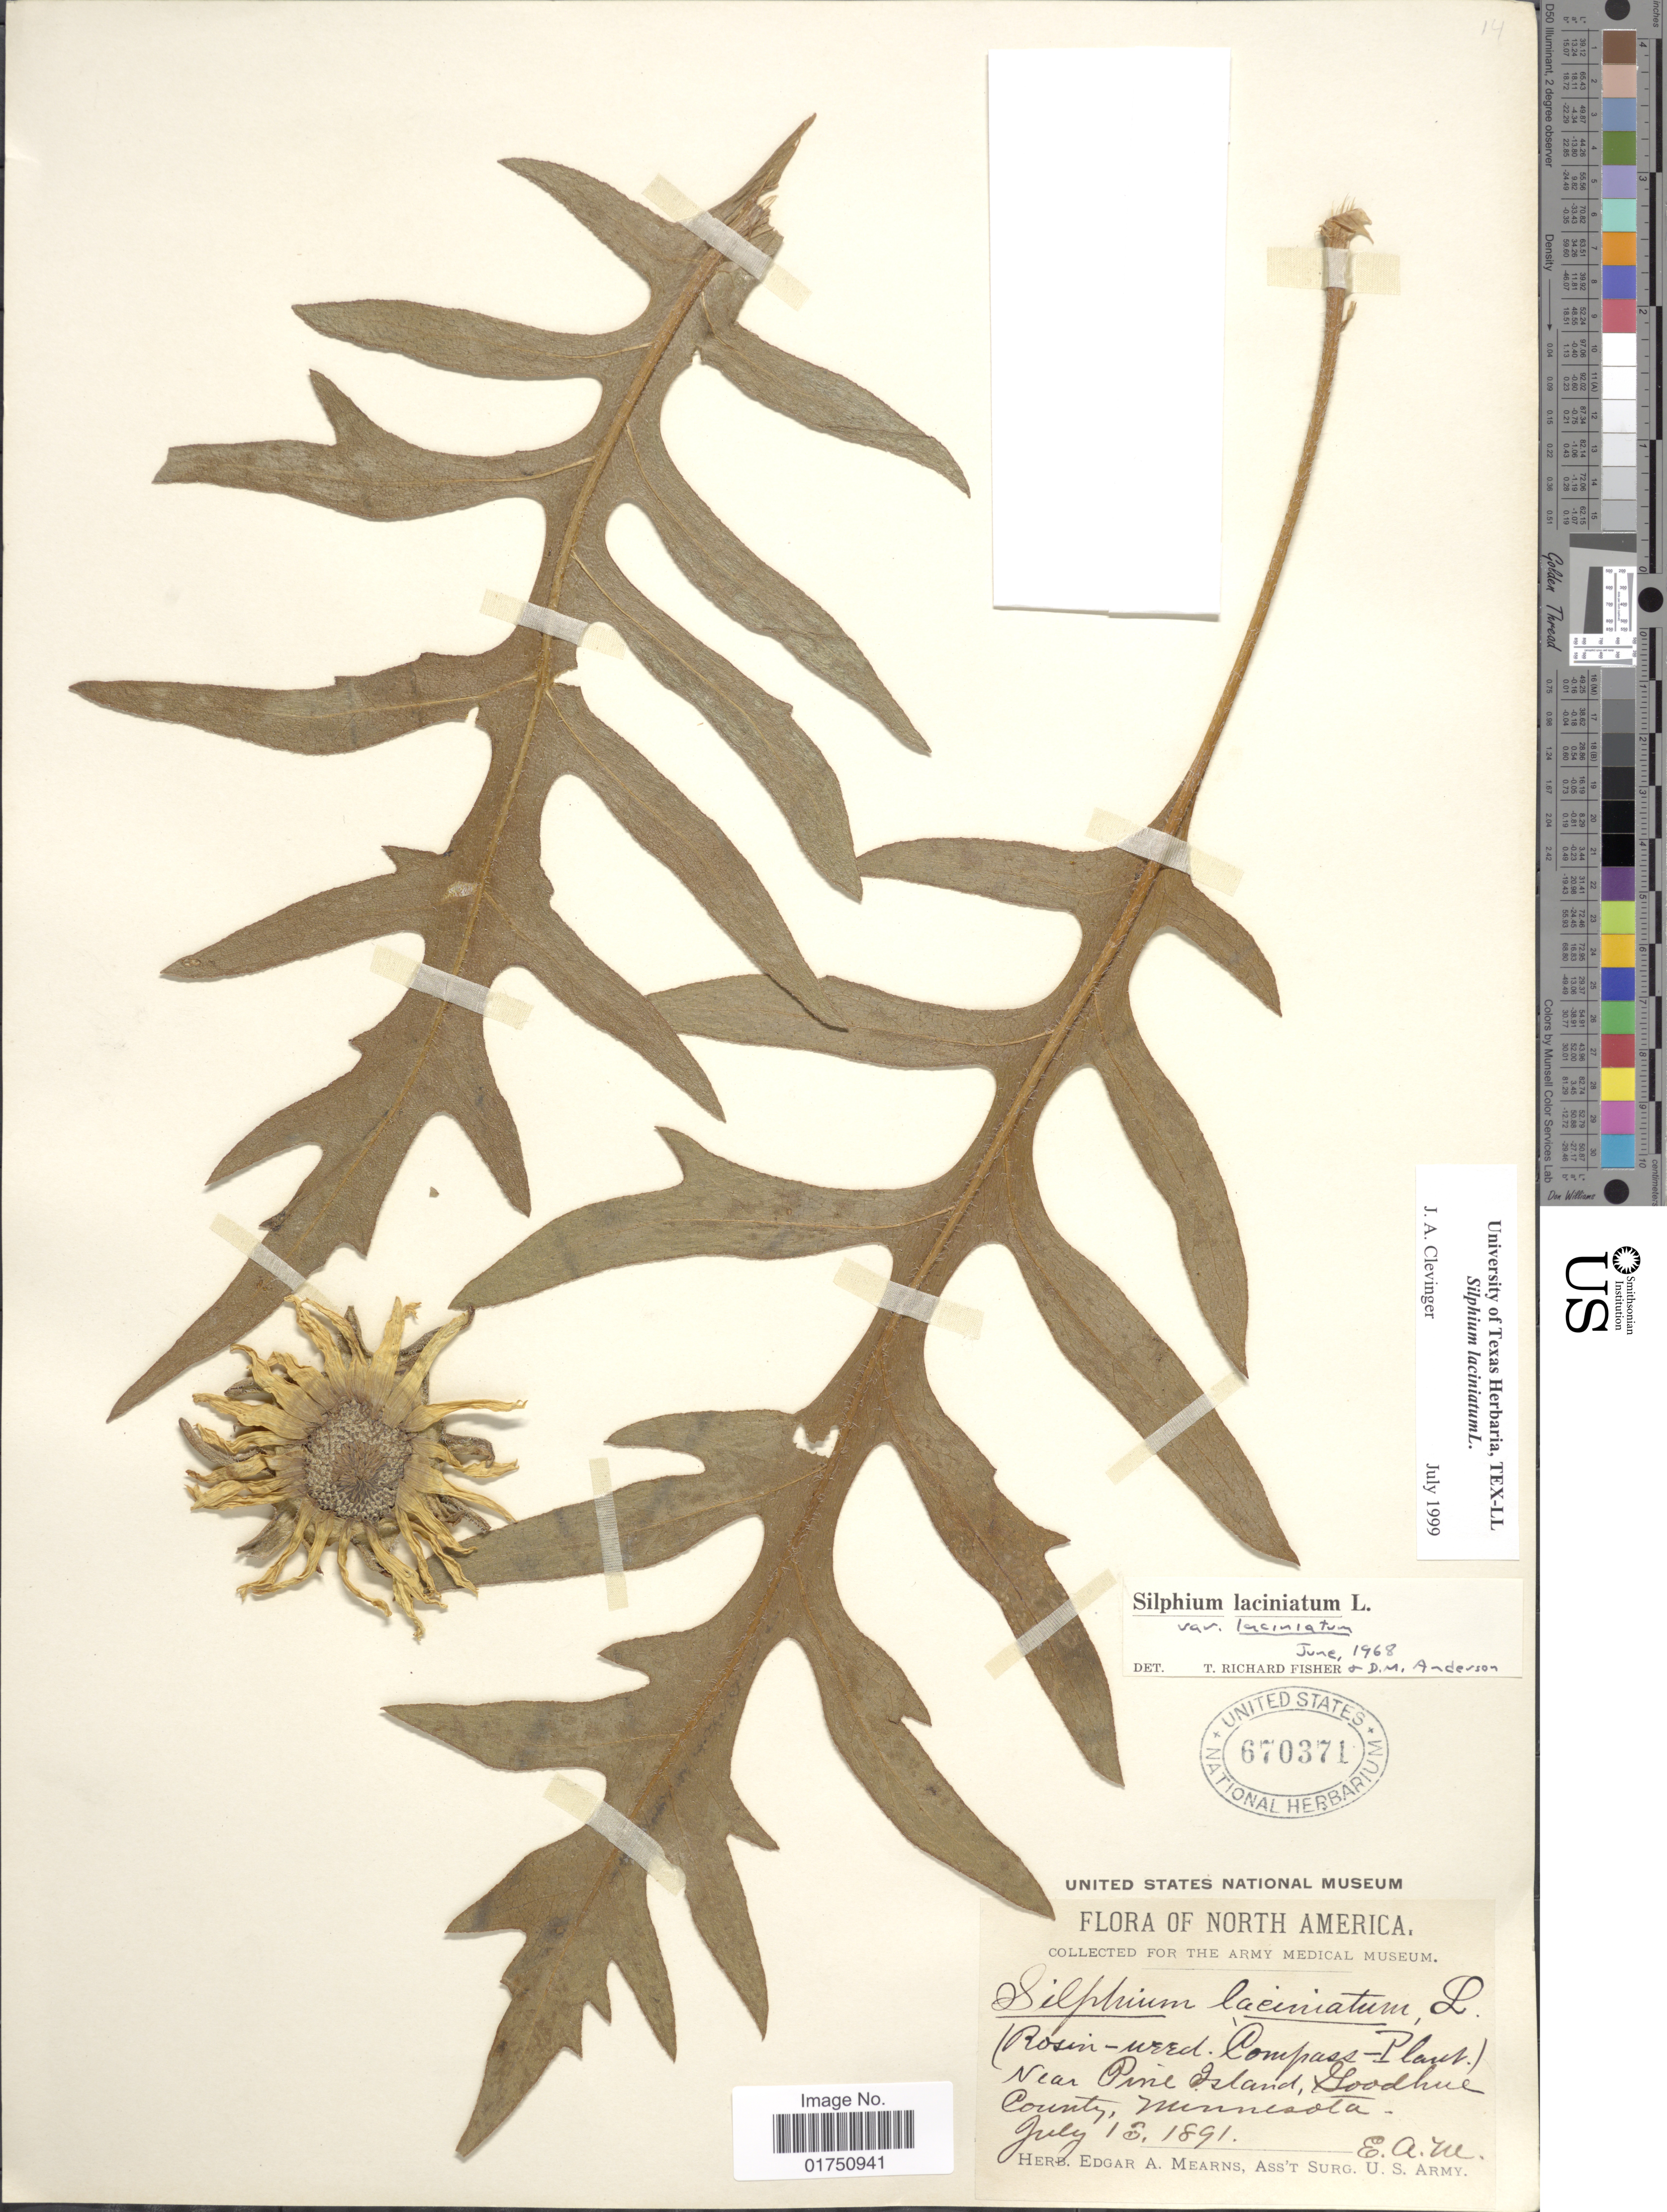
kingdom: Plantae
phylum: Tracheophyta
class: Magnoliopsida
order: Asterales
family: Asteraceae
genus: Silphium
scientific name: Silphium laciniatum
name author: L.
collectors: E. A. Mearns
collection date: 1891-07-13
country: United States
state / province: Minnesota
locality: Near Pine Island, Goodhue County, Minnesota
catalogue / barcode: US 670371